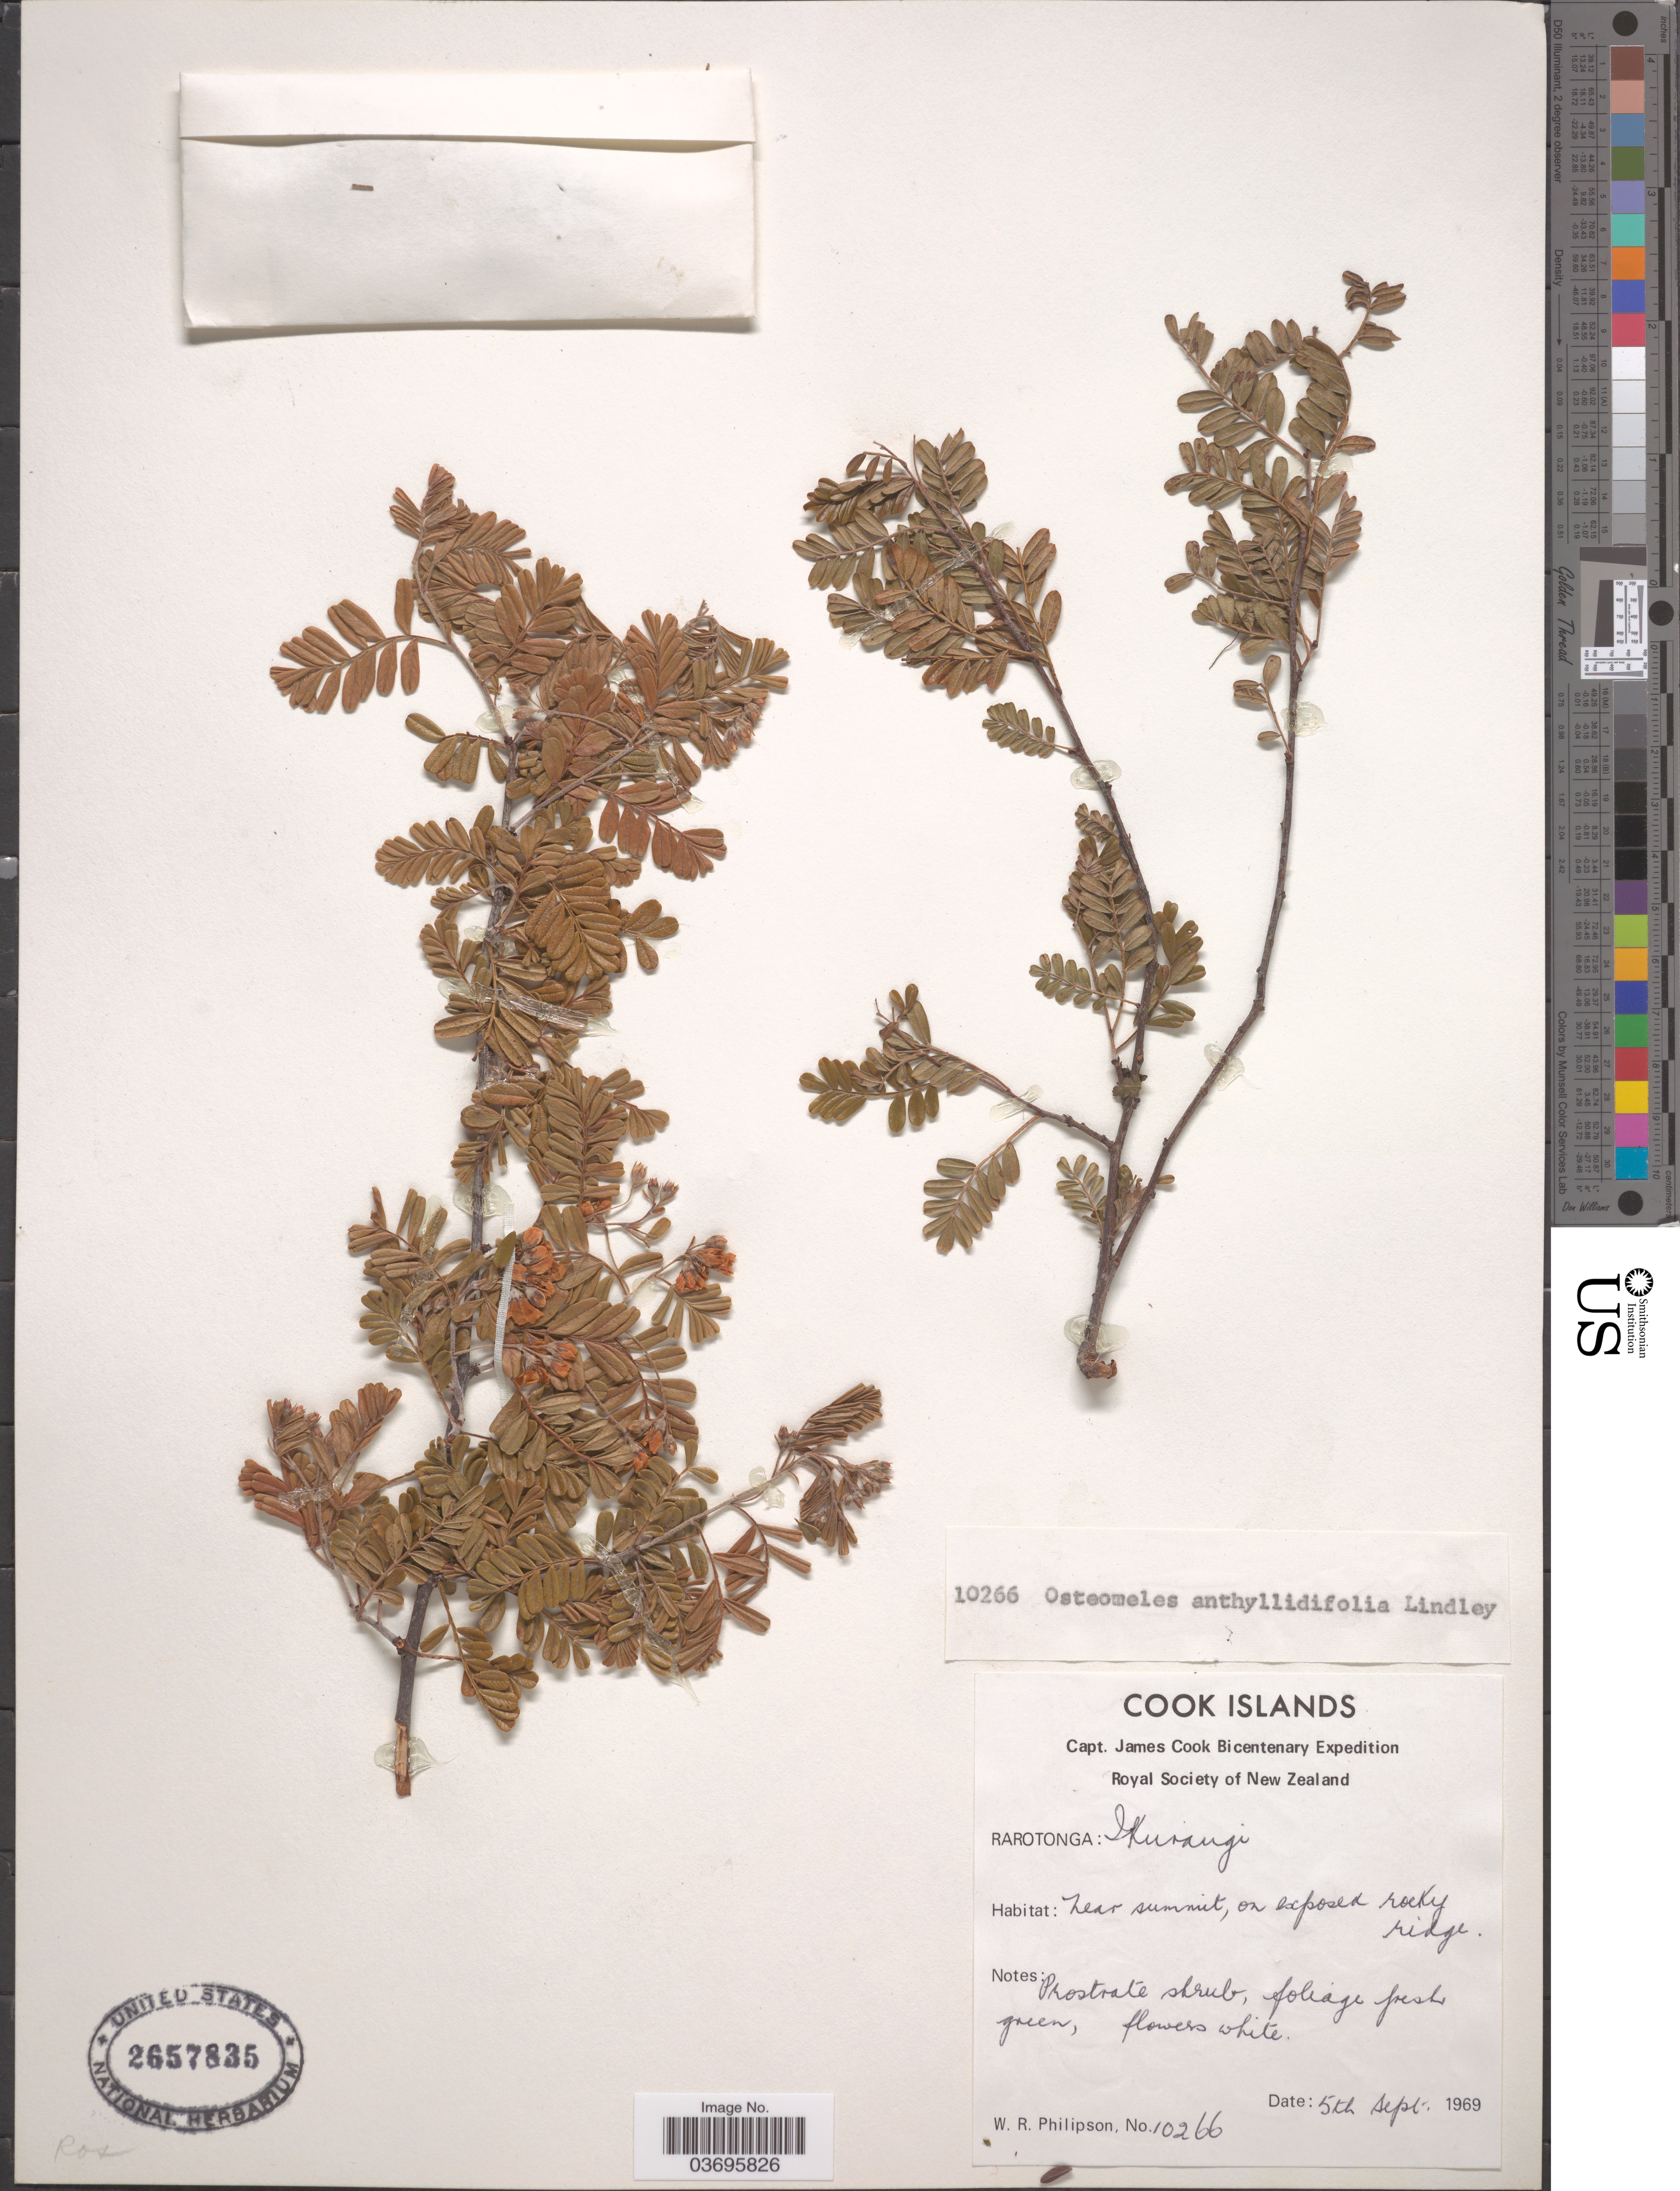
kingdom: Plantae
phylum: Tracheophyta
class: Magnoliopsida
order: Rosales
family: Rosaceae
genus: Osteomeles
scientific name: Osteomeles anthyllidifolia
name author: (Small) Lindl.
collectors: W. R. Philipson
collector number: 10266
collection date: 1969-09-05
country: Cook Islands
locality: Rarotonga: Ikurangi. Near summit, on exposed rocky ridge.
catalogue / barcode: US 2657835